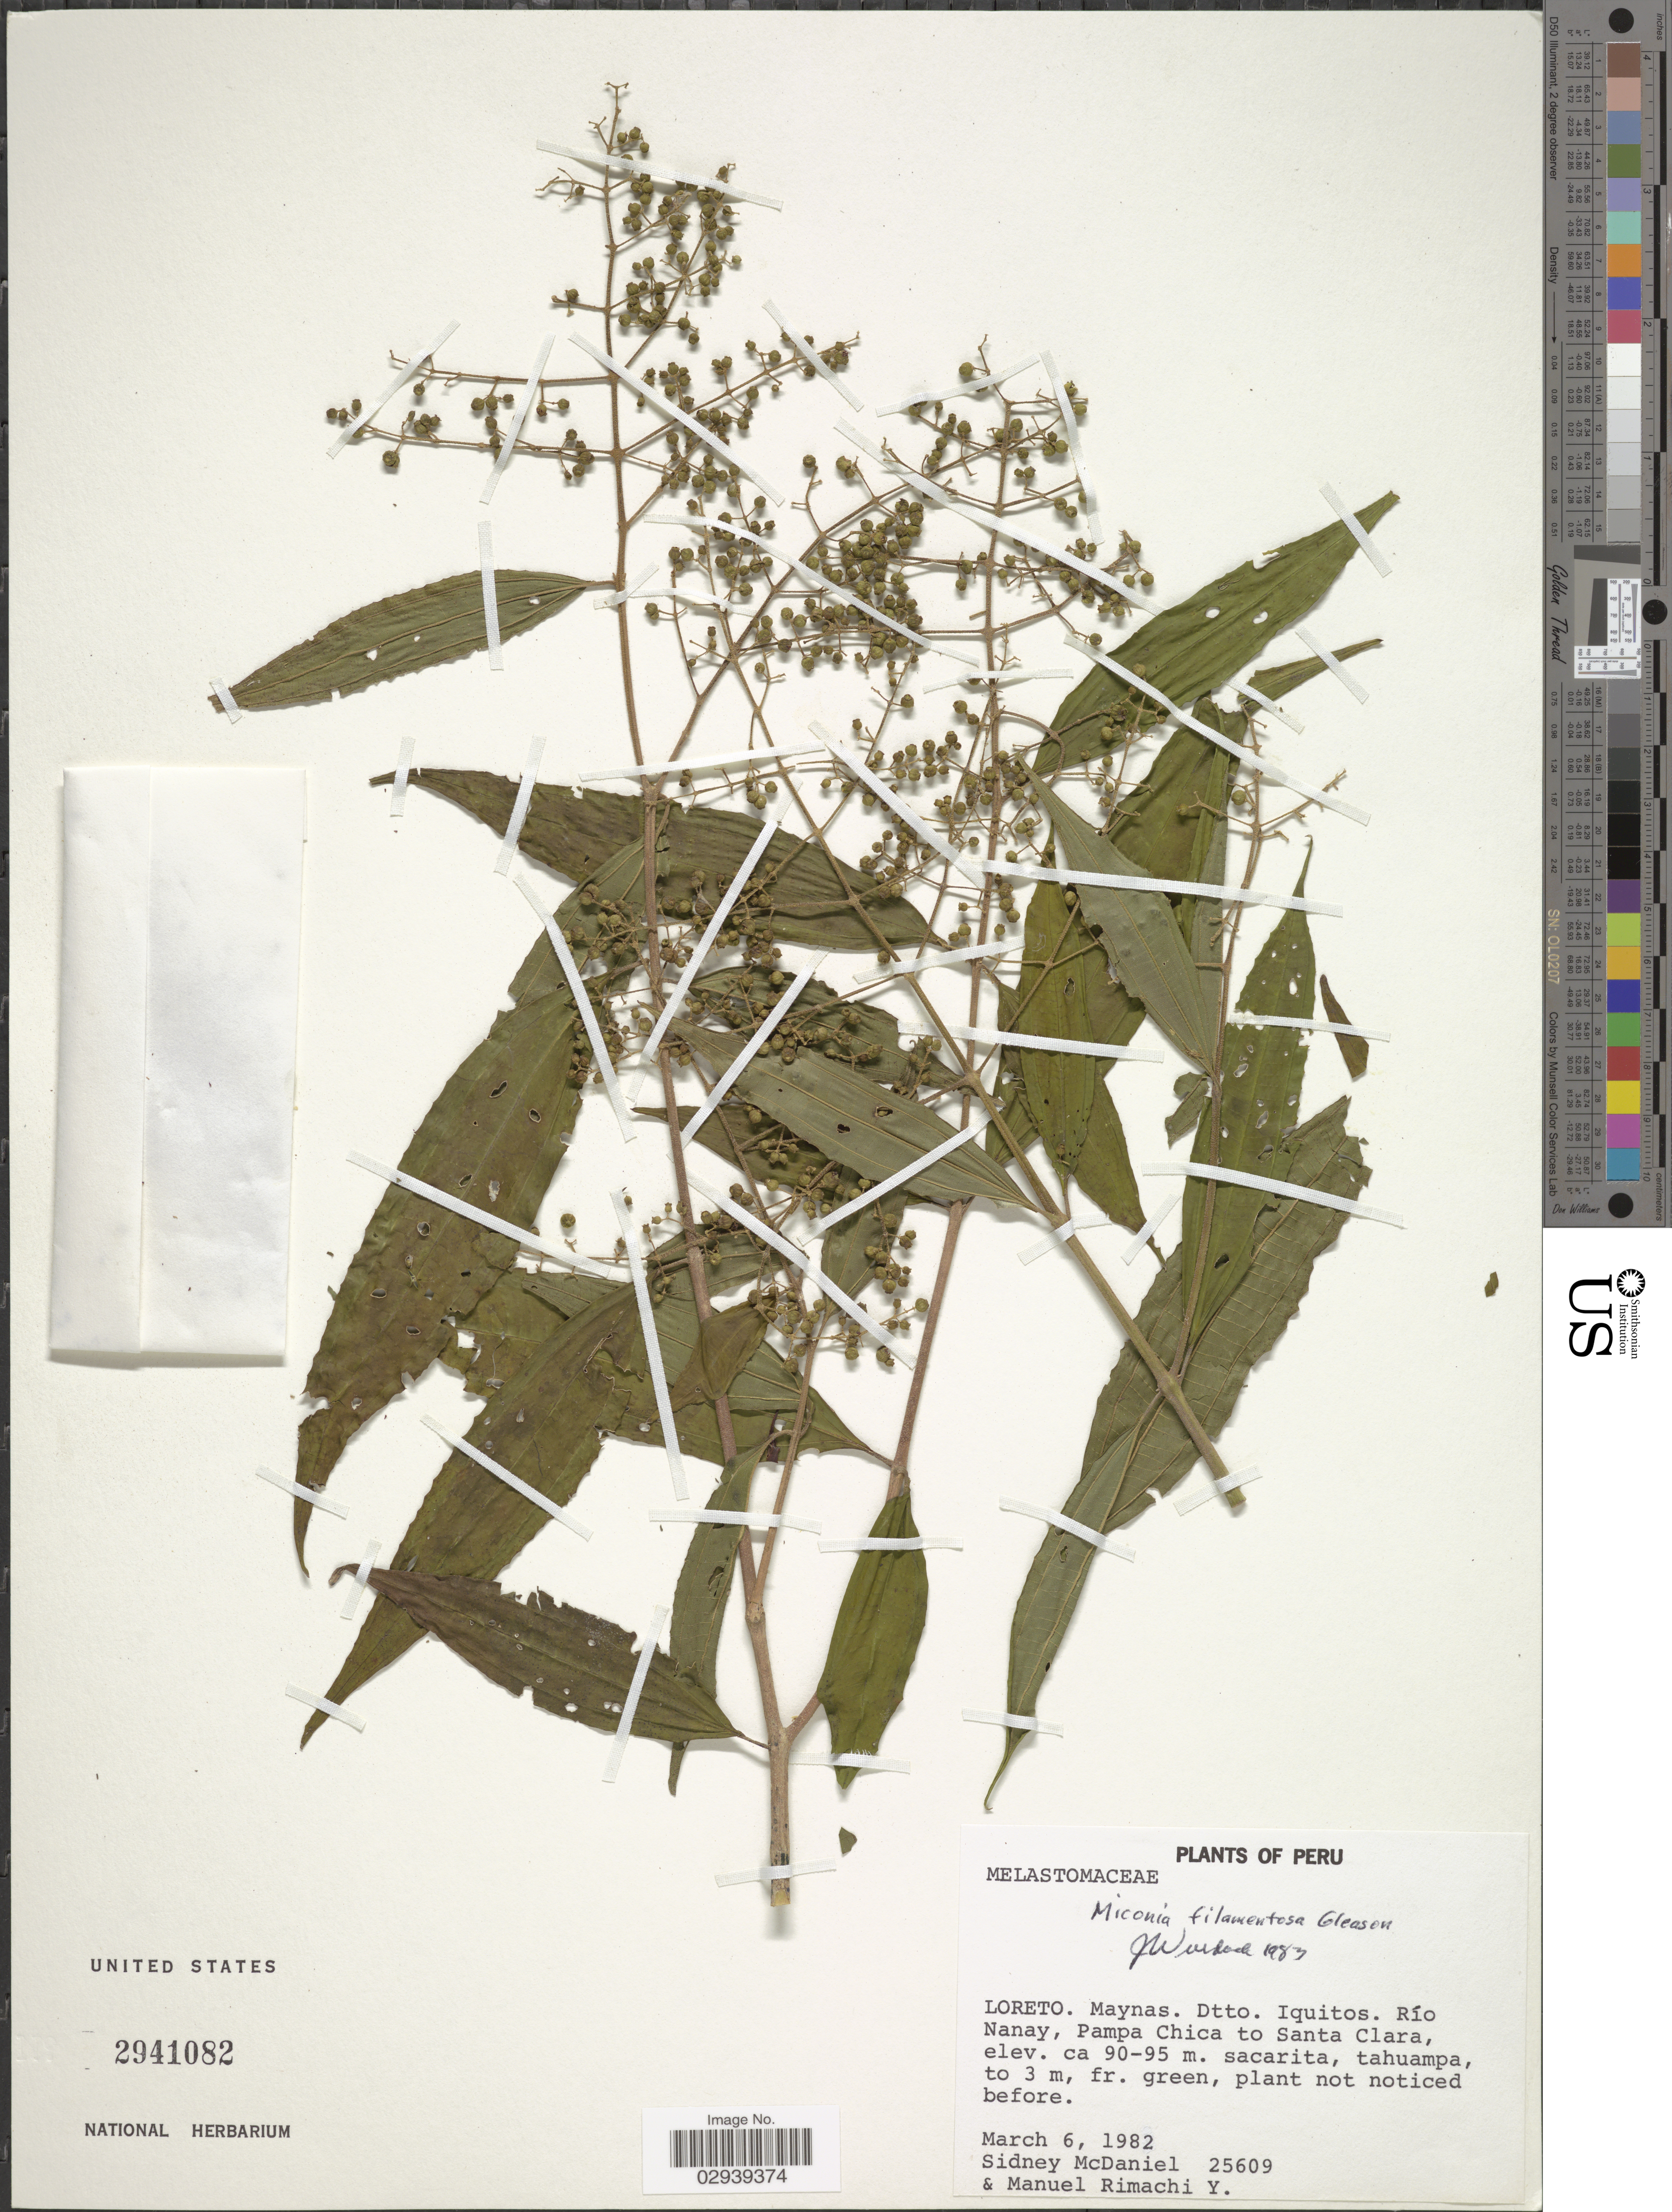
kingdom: Plantae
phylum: Tracheophyta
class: Magnoliopsida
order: Myrtales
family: Melastomataceae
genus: Miconia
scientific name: Miconia filamentosa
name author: Gleason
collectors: S. McDaniel & M. Rimachi Y.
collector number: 25609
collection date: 1982-03-06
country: Peru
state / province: Loreto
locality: Maynas. Dtto. Iquitos. Río Nanay, Pampa Chica to Santa Clara.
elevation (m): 90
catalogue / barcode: US 2941082